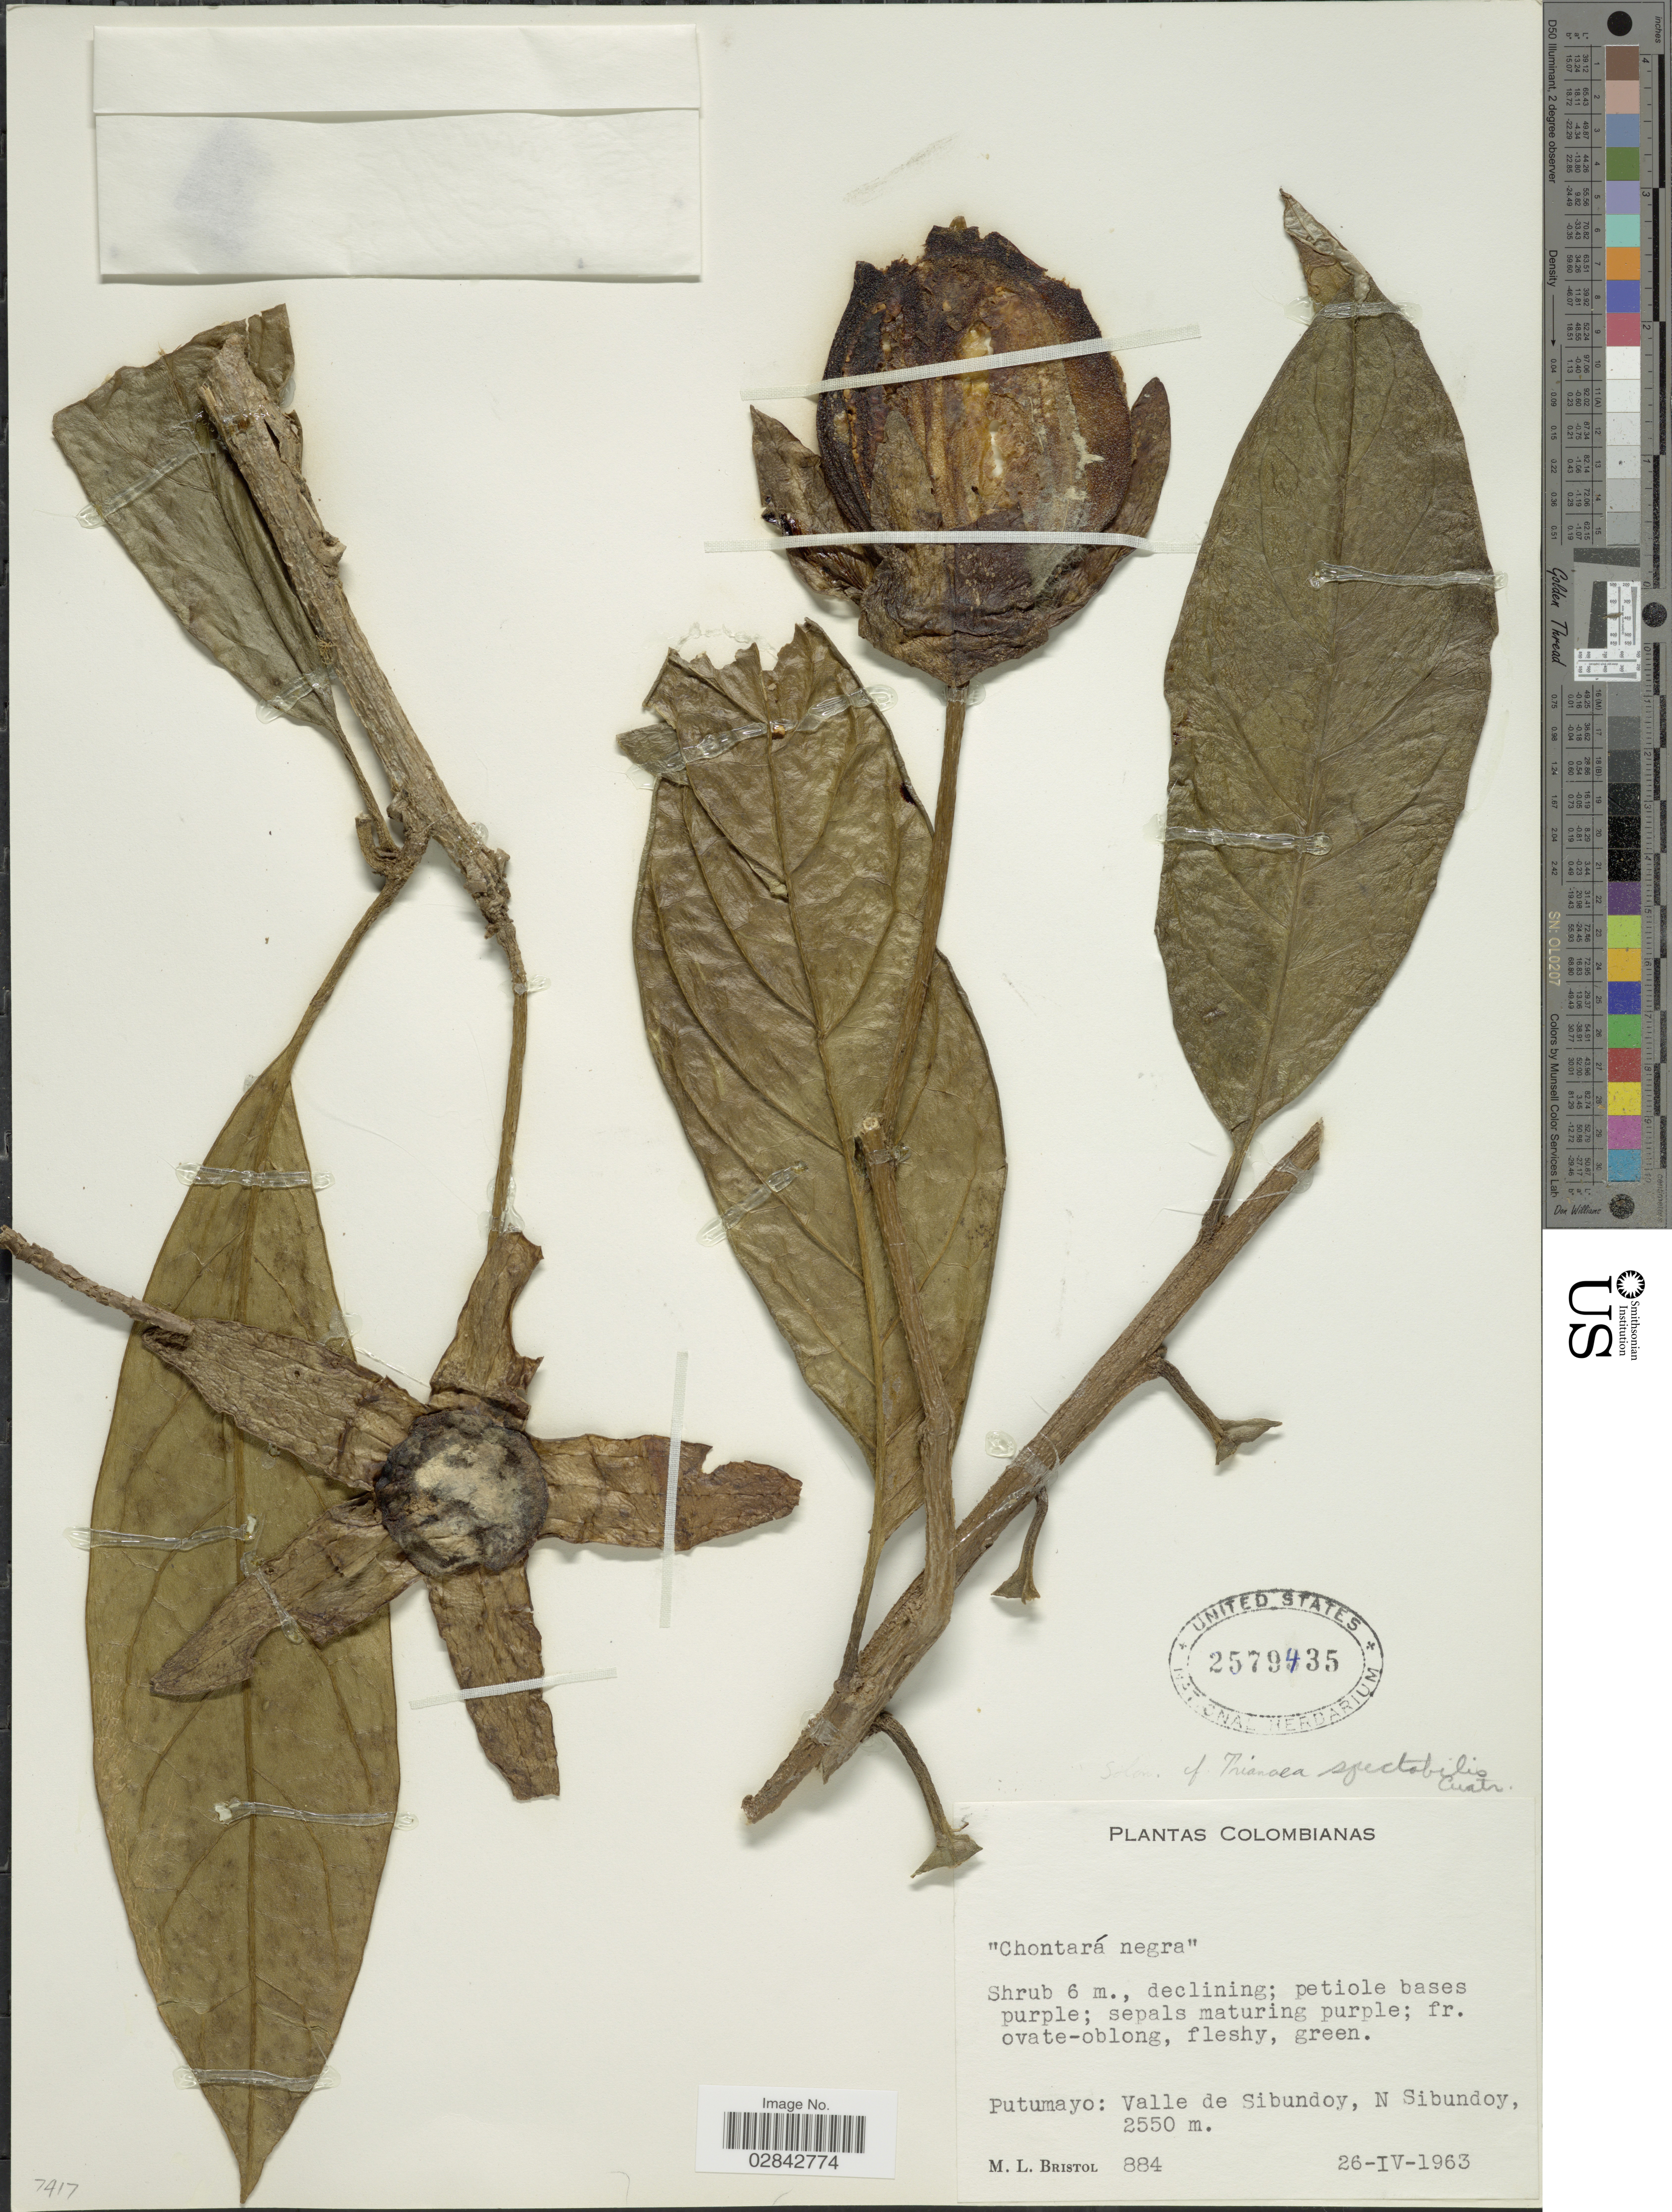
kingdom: Plantae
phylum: Tracheophyta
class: Magnoliopsida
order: Solanales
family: Solanaceae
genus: Trianaea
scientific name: Trianaea spectabilis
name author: Cuatrec.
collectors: M. L. Bristol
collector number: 884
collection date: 1963-04-26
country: Colombia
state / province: Putumayo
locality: Valle de Sibundoy, N Sibundoy.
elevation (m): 2550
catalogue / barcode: US 2579435